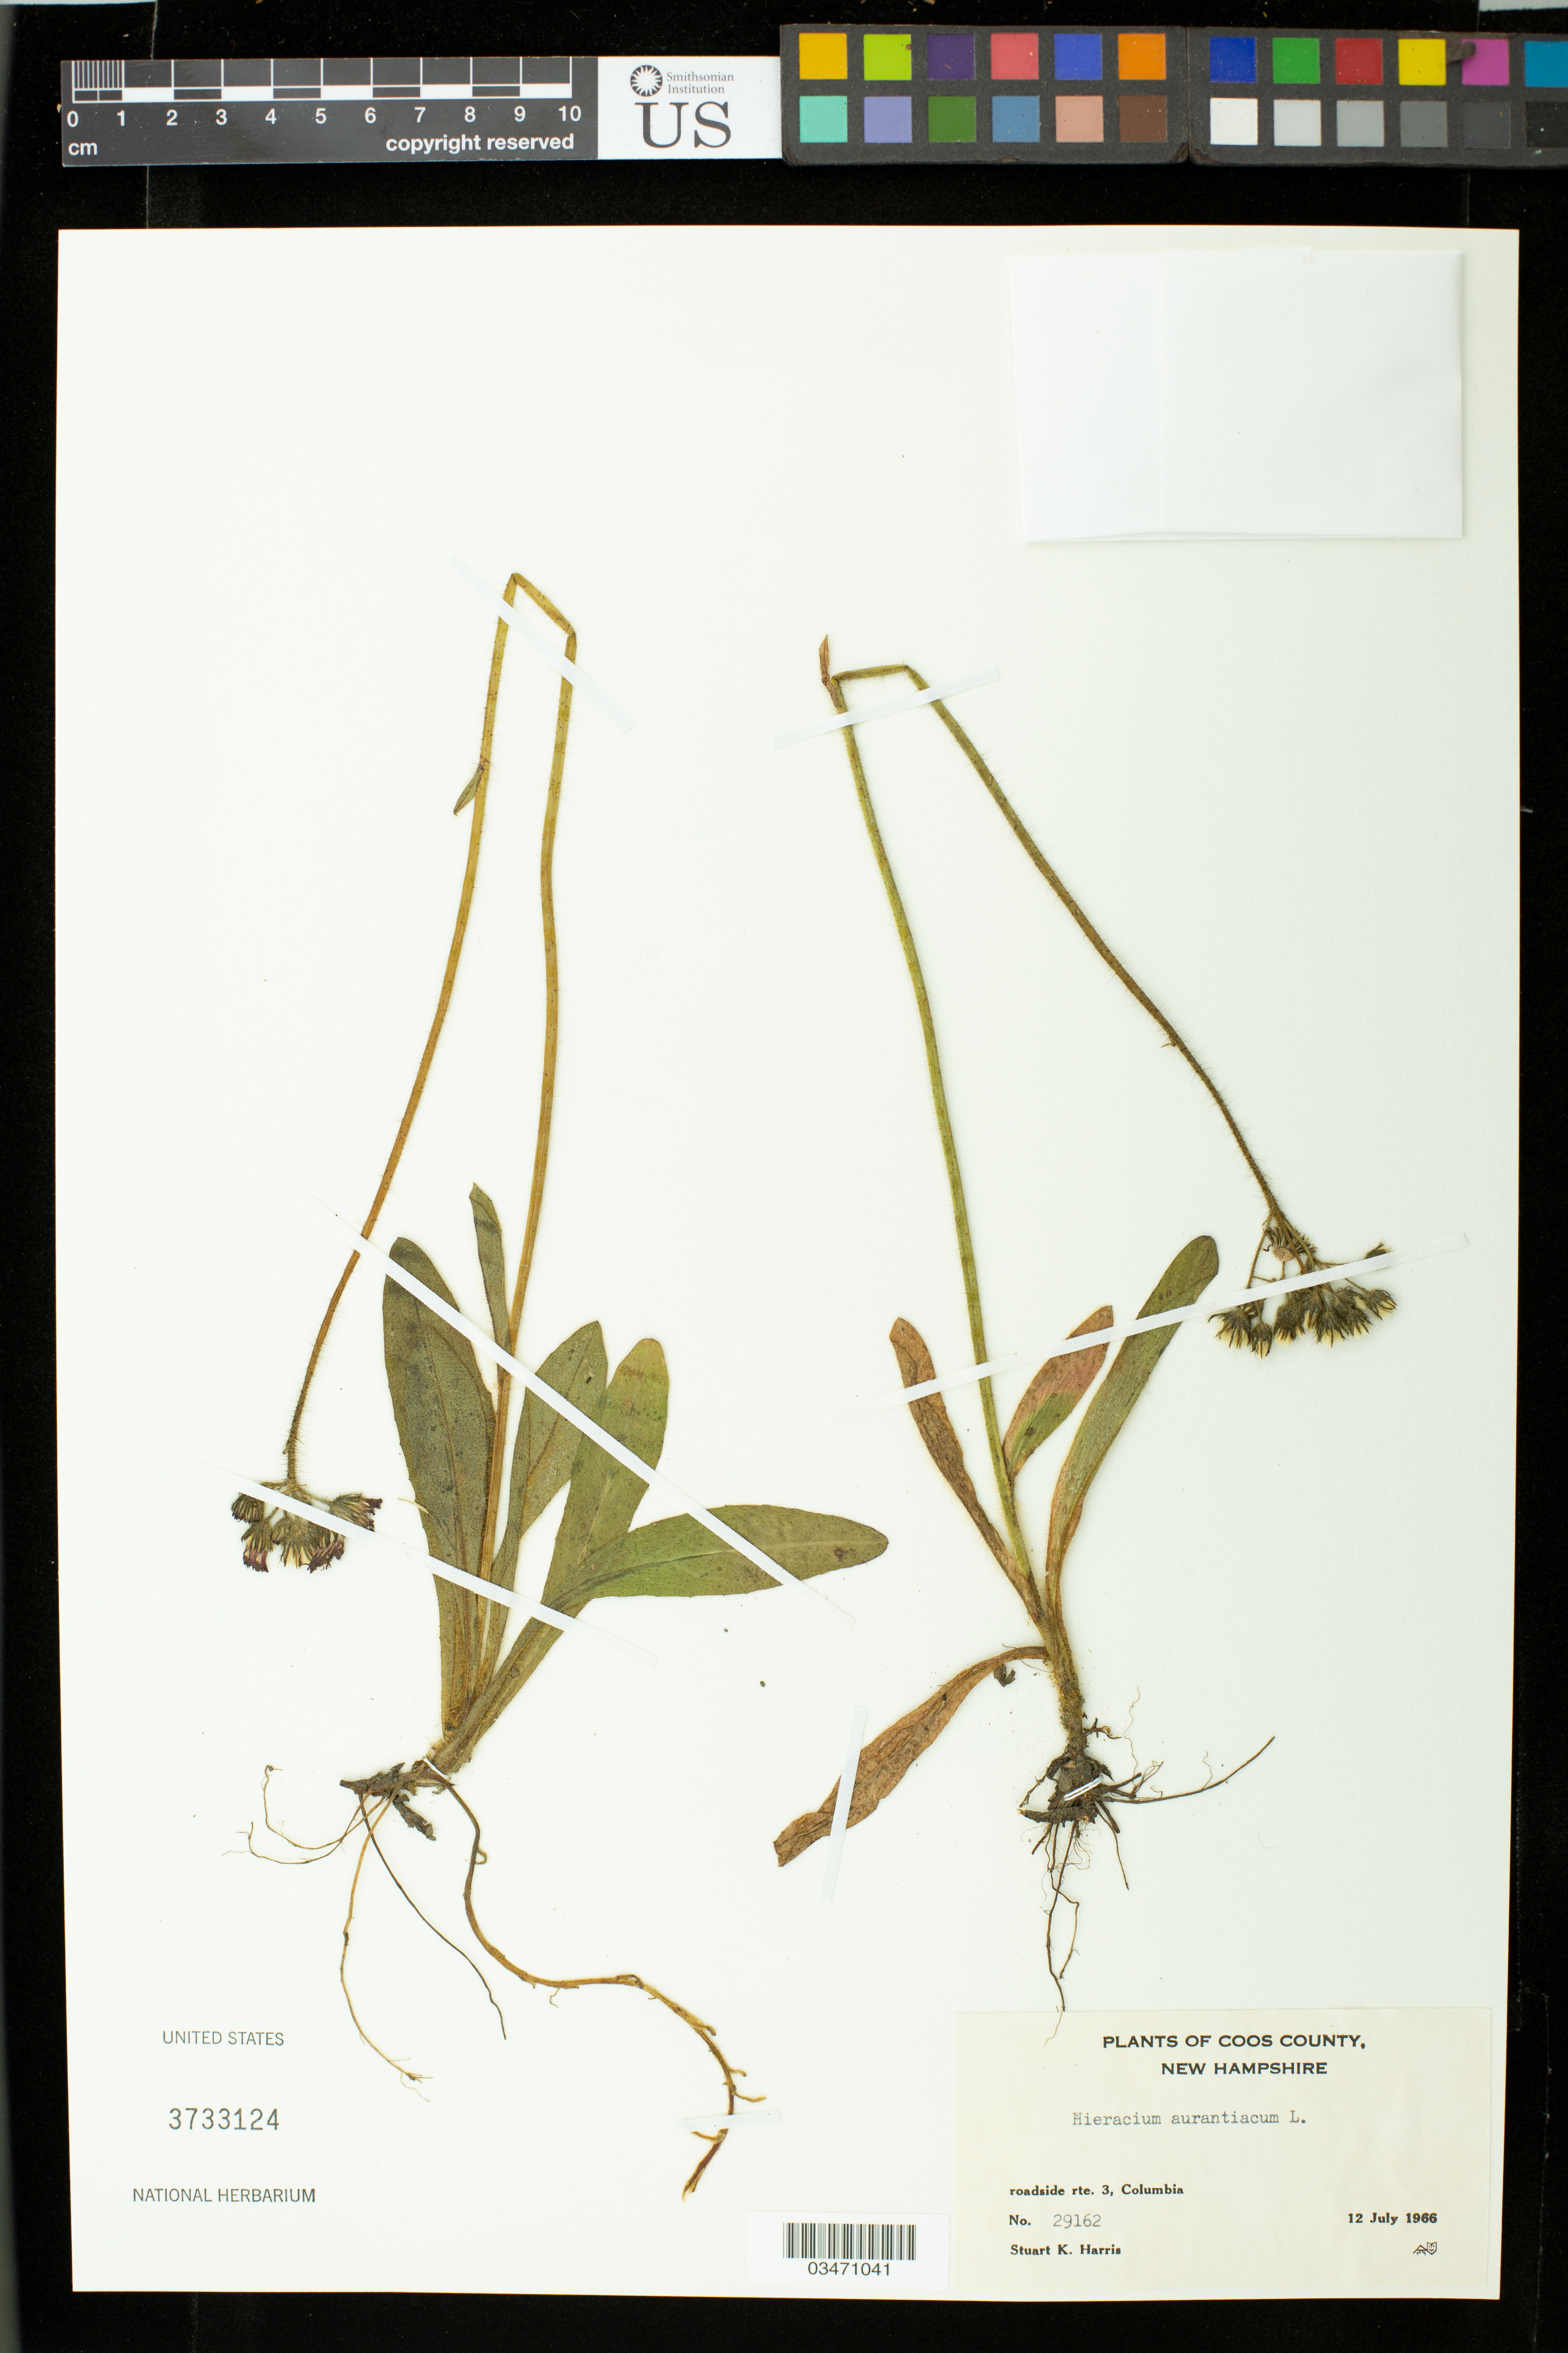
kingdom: Plantae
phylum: Tracheophyta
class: Magnoliopsida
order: Asterales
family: Asteraceae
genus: Pilosella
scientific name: Pilosella aurantiaca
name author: (L.) F.W. Schultz & Sch. Bip.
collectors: S. K. Harris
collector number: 29162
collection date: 1966-07-12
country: United States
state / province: New Hampshire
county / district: Coos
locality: Columbia, Rte. 3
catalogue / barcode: US 3733124